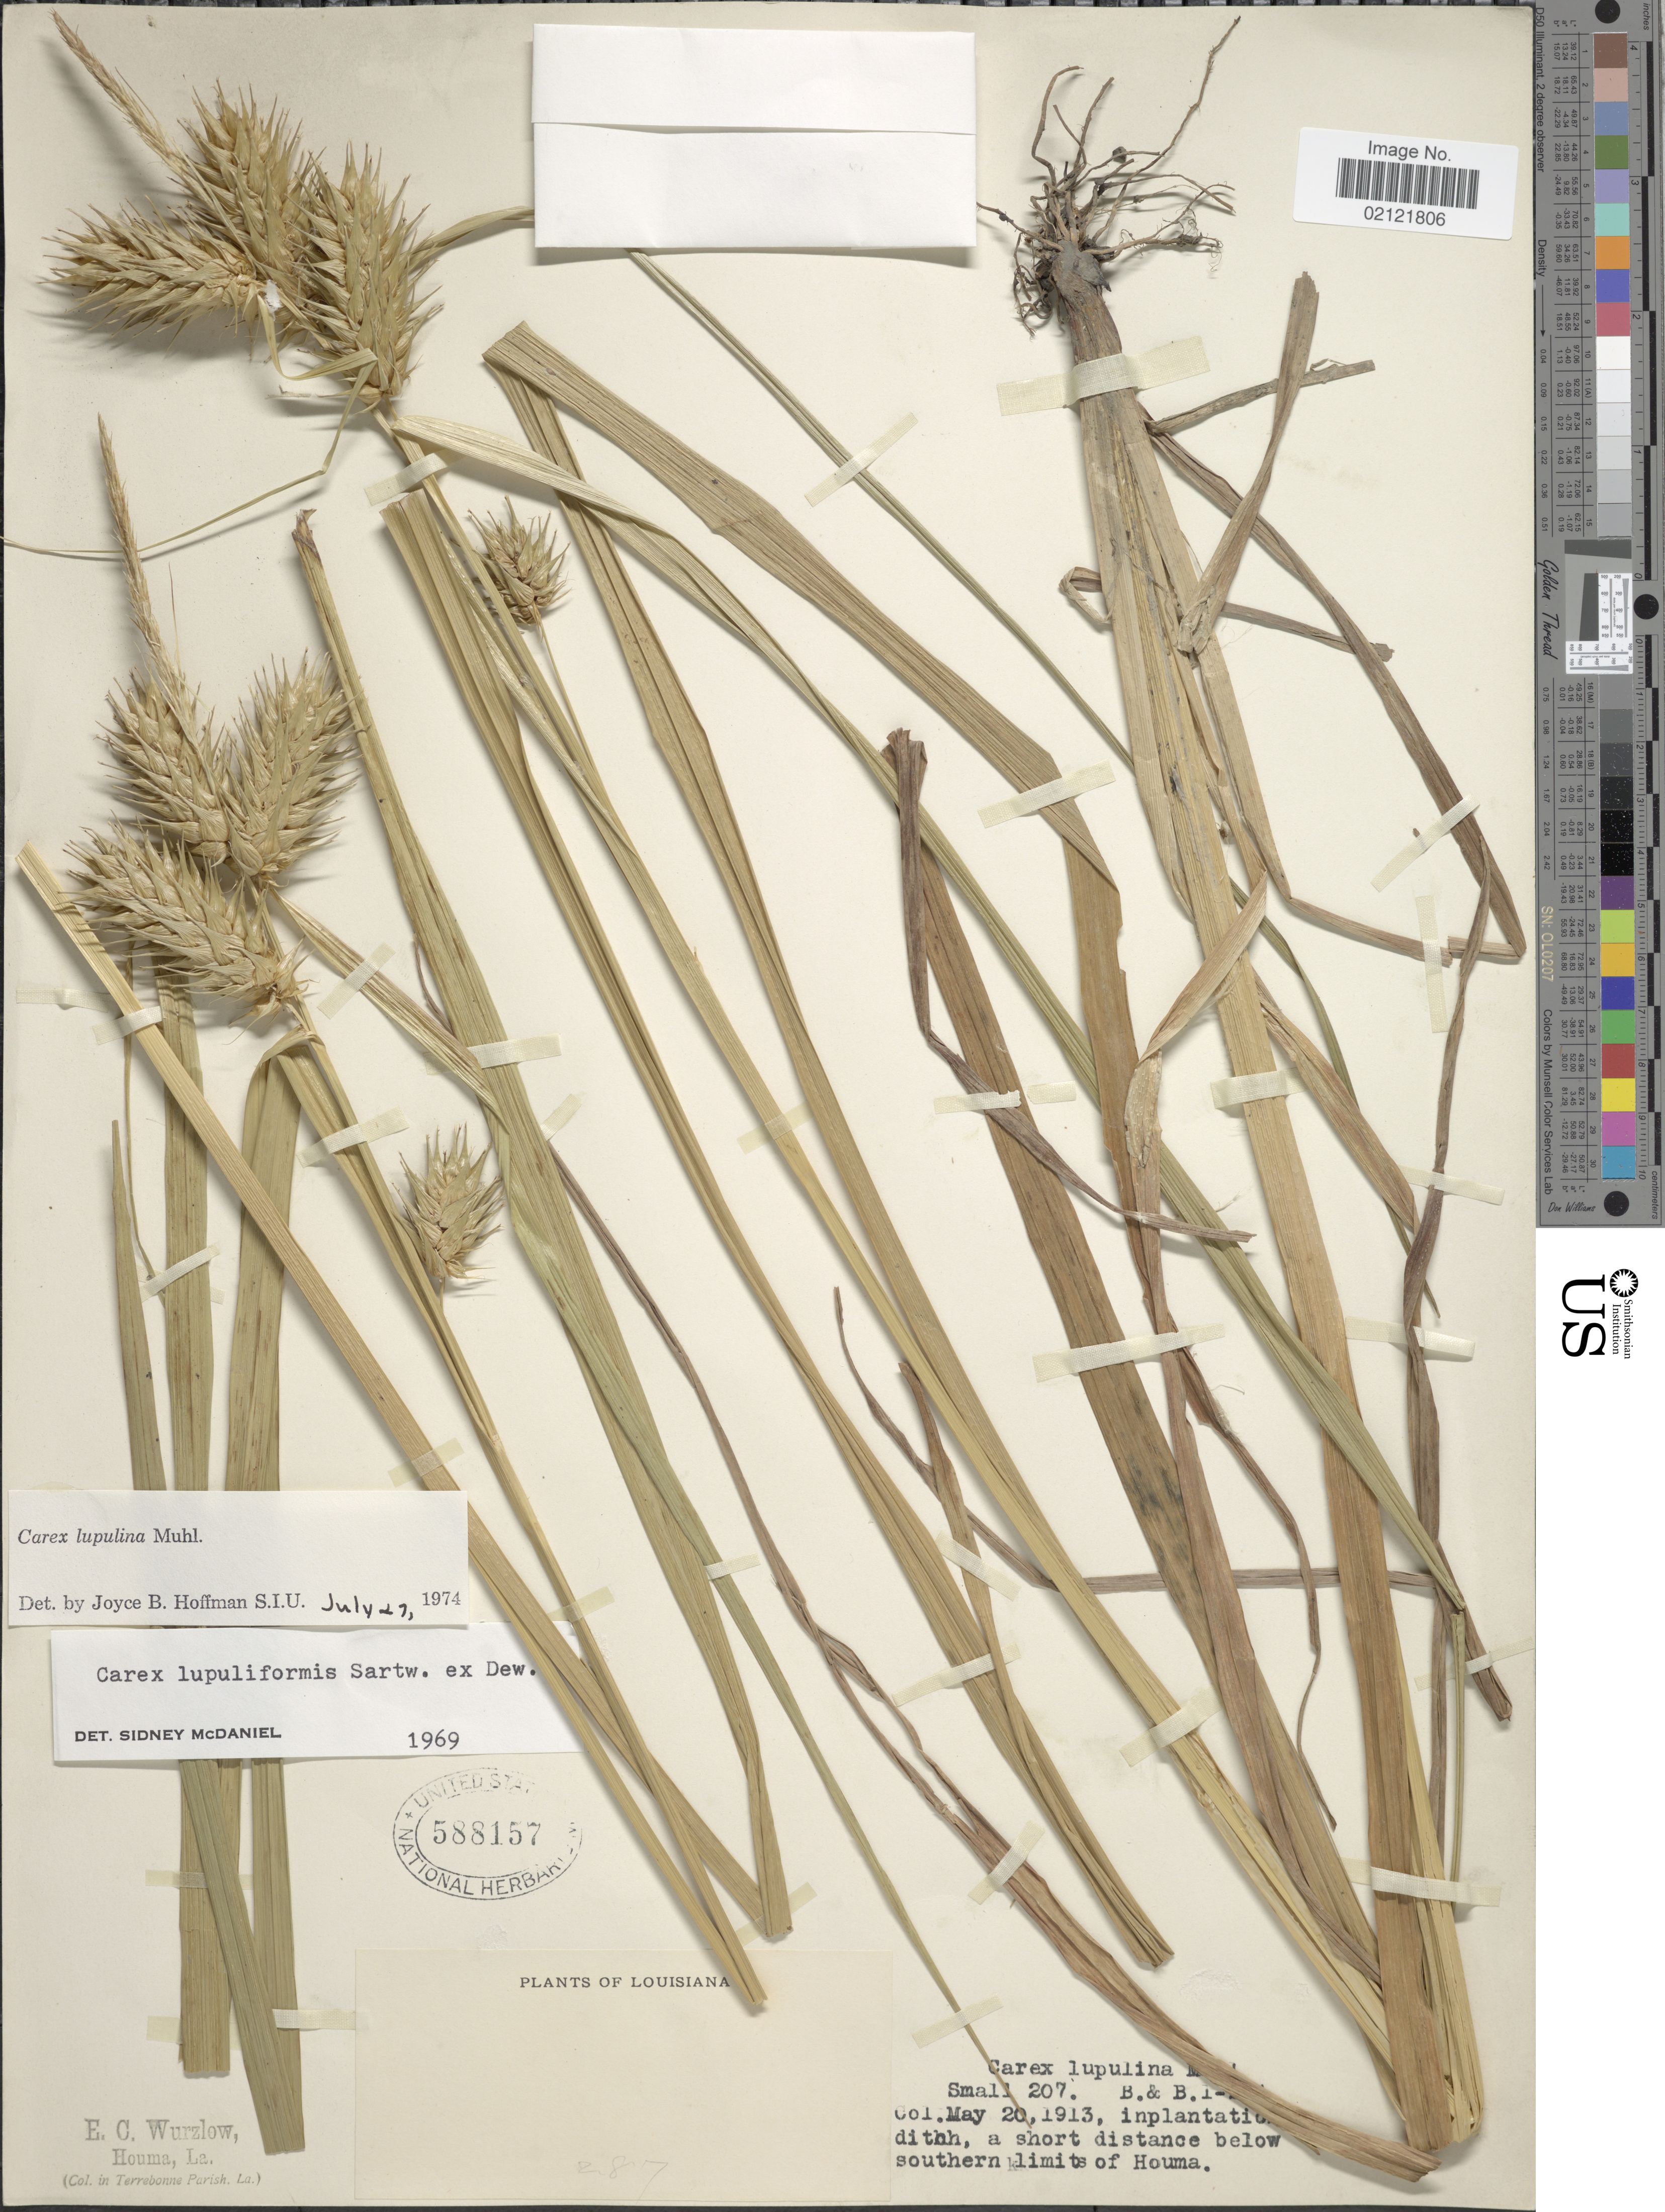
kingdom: Plantae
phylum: Tracheophyta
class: Liliopsida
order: Poales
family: Cyperaceae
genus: Carex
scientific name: Carex lupulina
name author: Muhl. ex Willd.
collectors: E. Wurzlow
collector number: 207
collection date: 1913-05-20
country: United States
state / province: Louisiana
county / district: Terrebonne Parish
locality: A short distance below southern limits of Houma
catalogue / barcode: US 588157